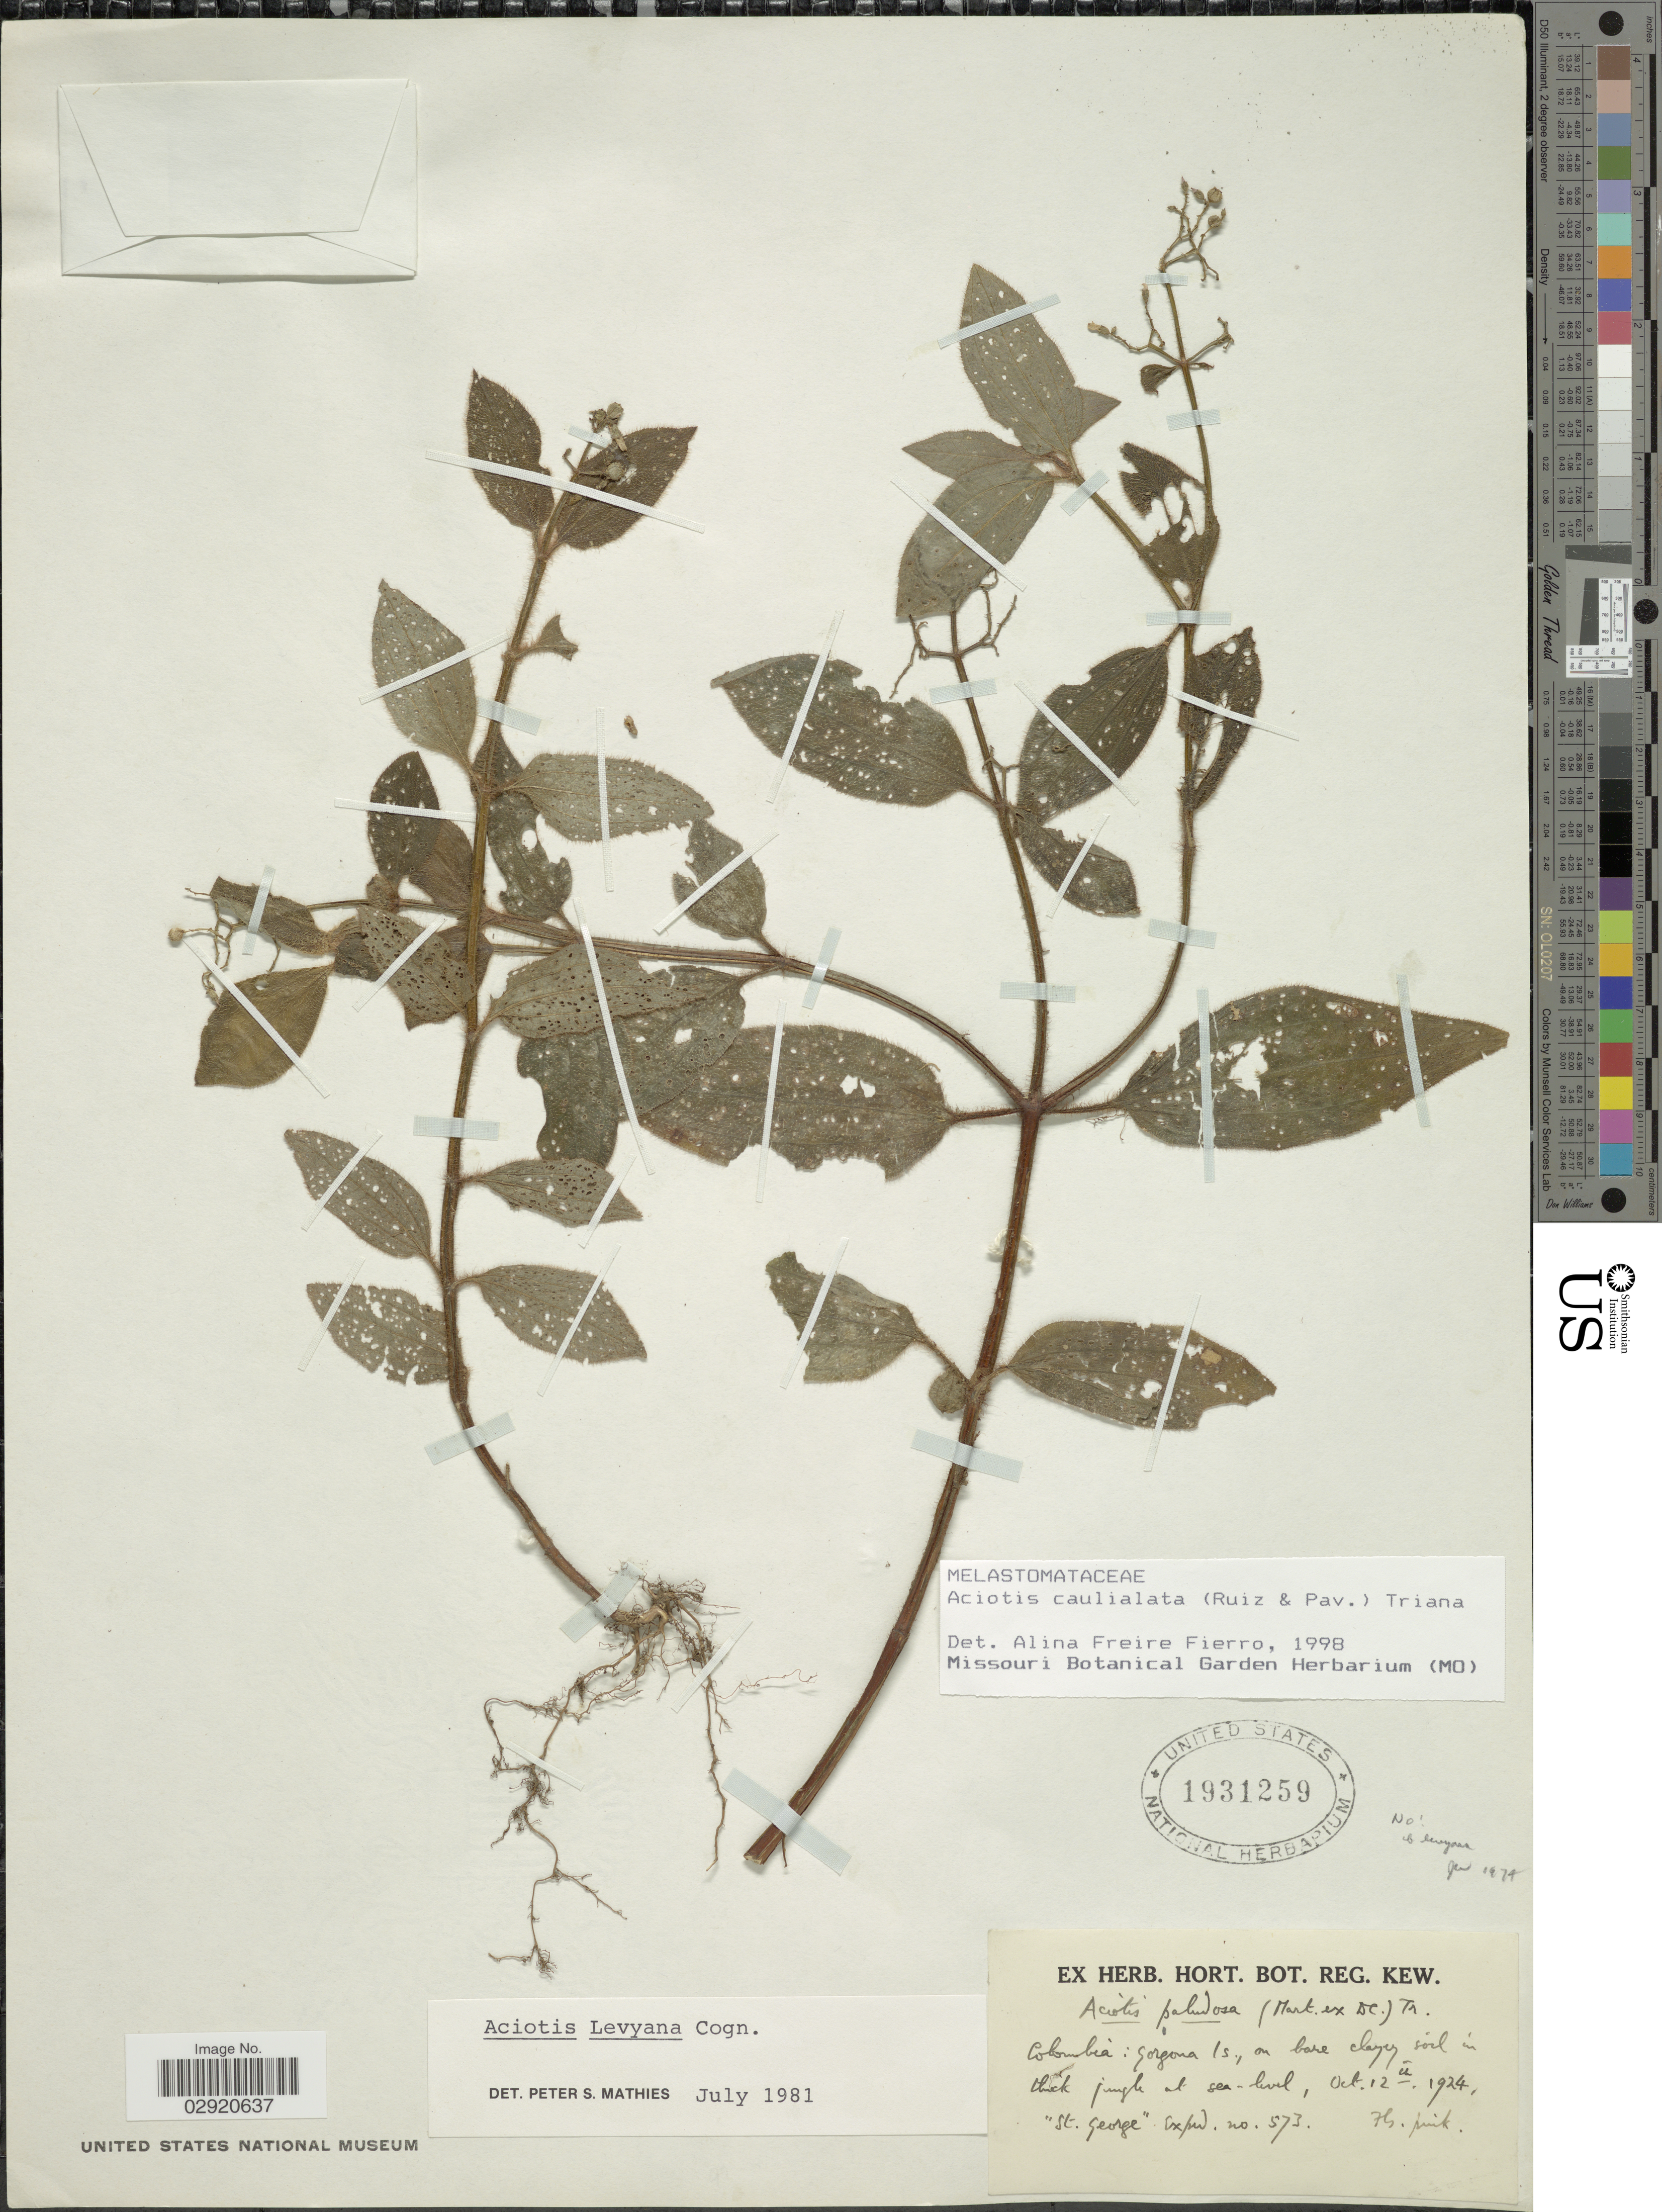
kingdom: Plantae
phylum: Tracheophyta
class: Magnoliopsida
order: Myrtales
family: Melastomataceae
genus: Aciotis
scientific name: Aciotis rubricaulis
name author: (Mart. ex DC.) Triana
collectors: St. George Exped.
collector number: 573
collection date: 1924-10-12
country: Colombia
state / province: Cauca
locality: Gorgona Is.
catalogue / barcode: US 1931259